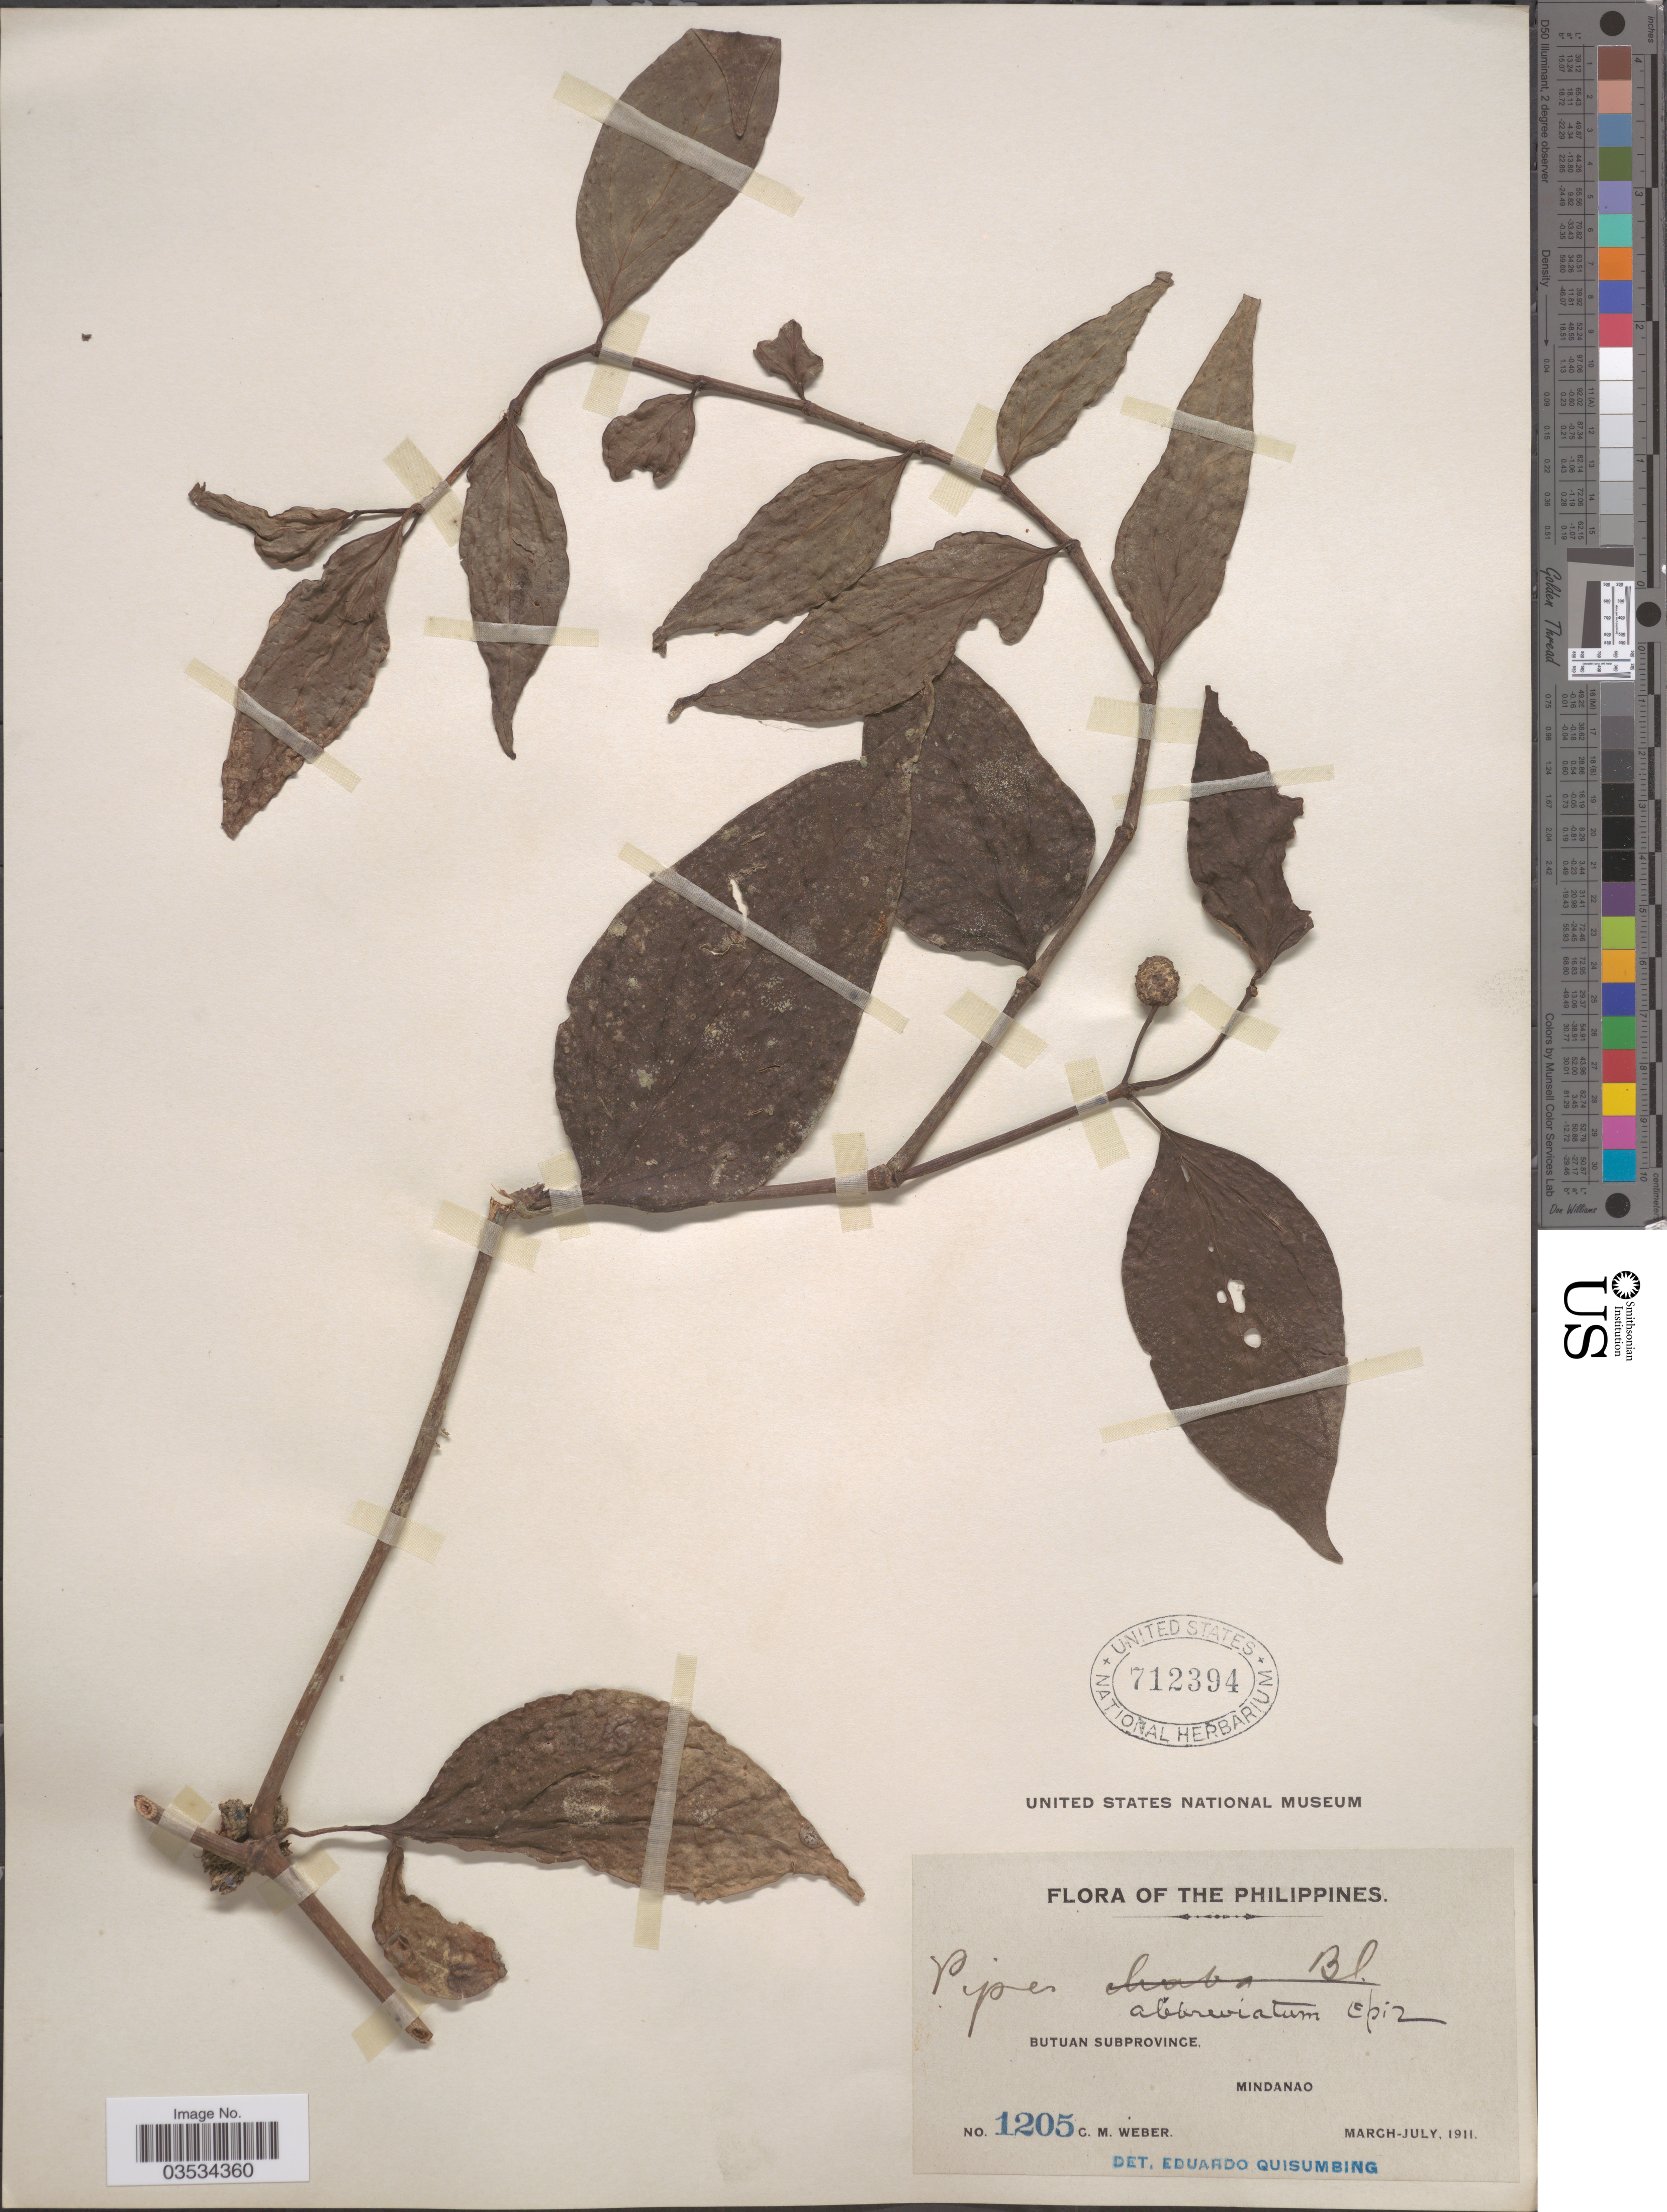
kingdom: Plantae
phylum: Tracheophyta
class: Magnoliopsida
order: Piperales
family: Piperaceae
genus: Piper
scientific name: Piper abbreviatum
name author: Opiz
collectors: C. M. Weber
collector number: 1205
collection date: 1911-03/1911-07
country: Philippines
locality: Butuan Subprovince. Mindanao.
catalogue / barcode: US 712394